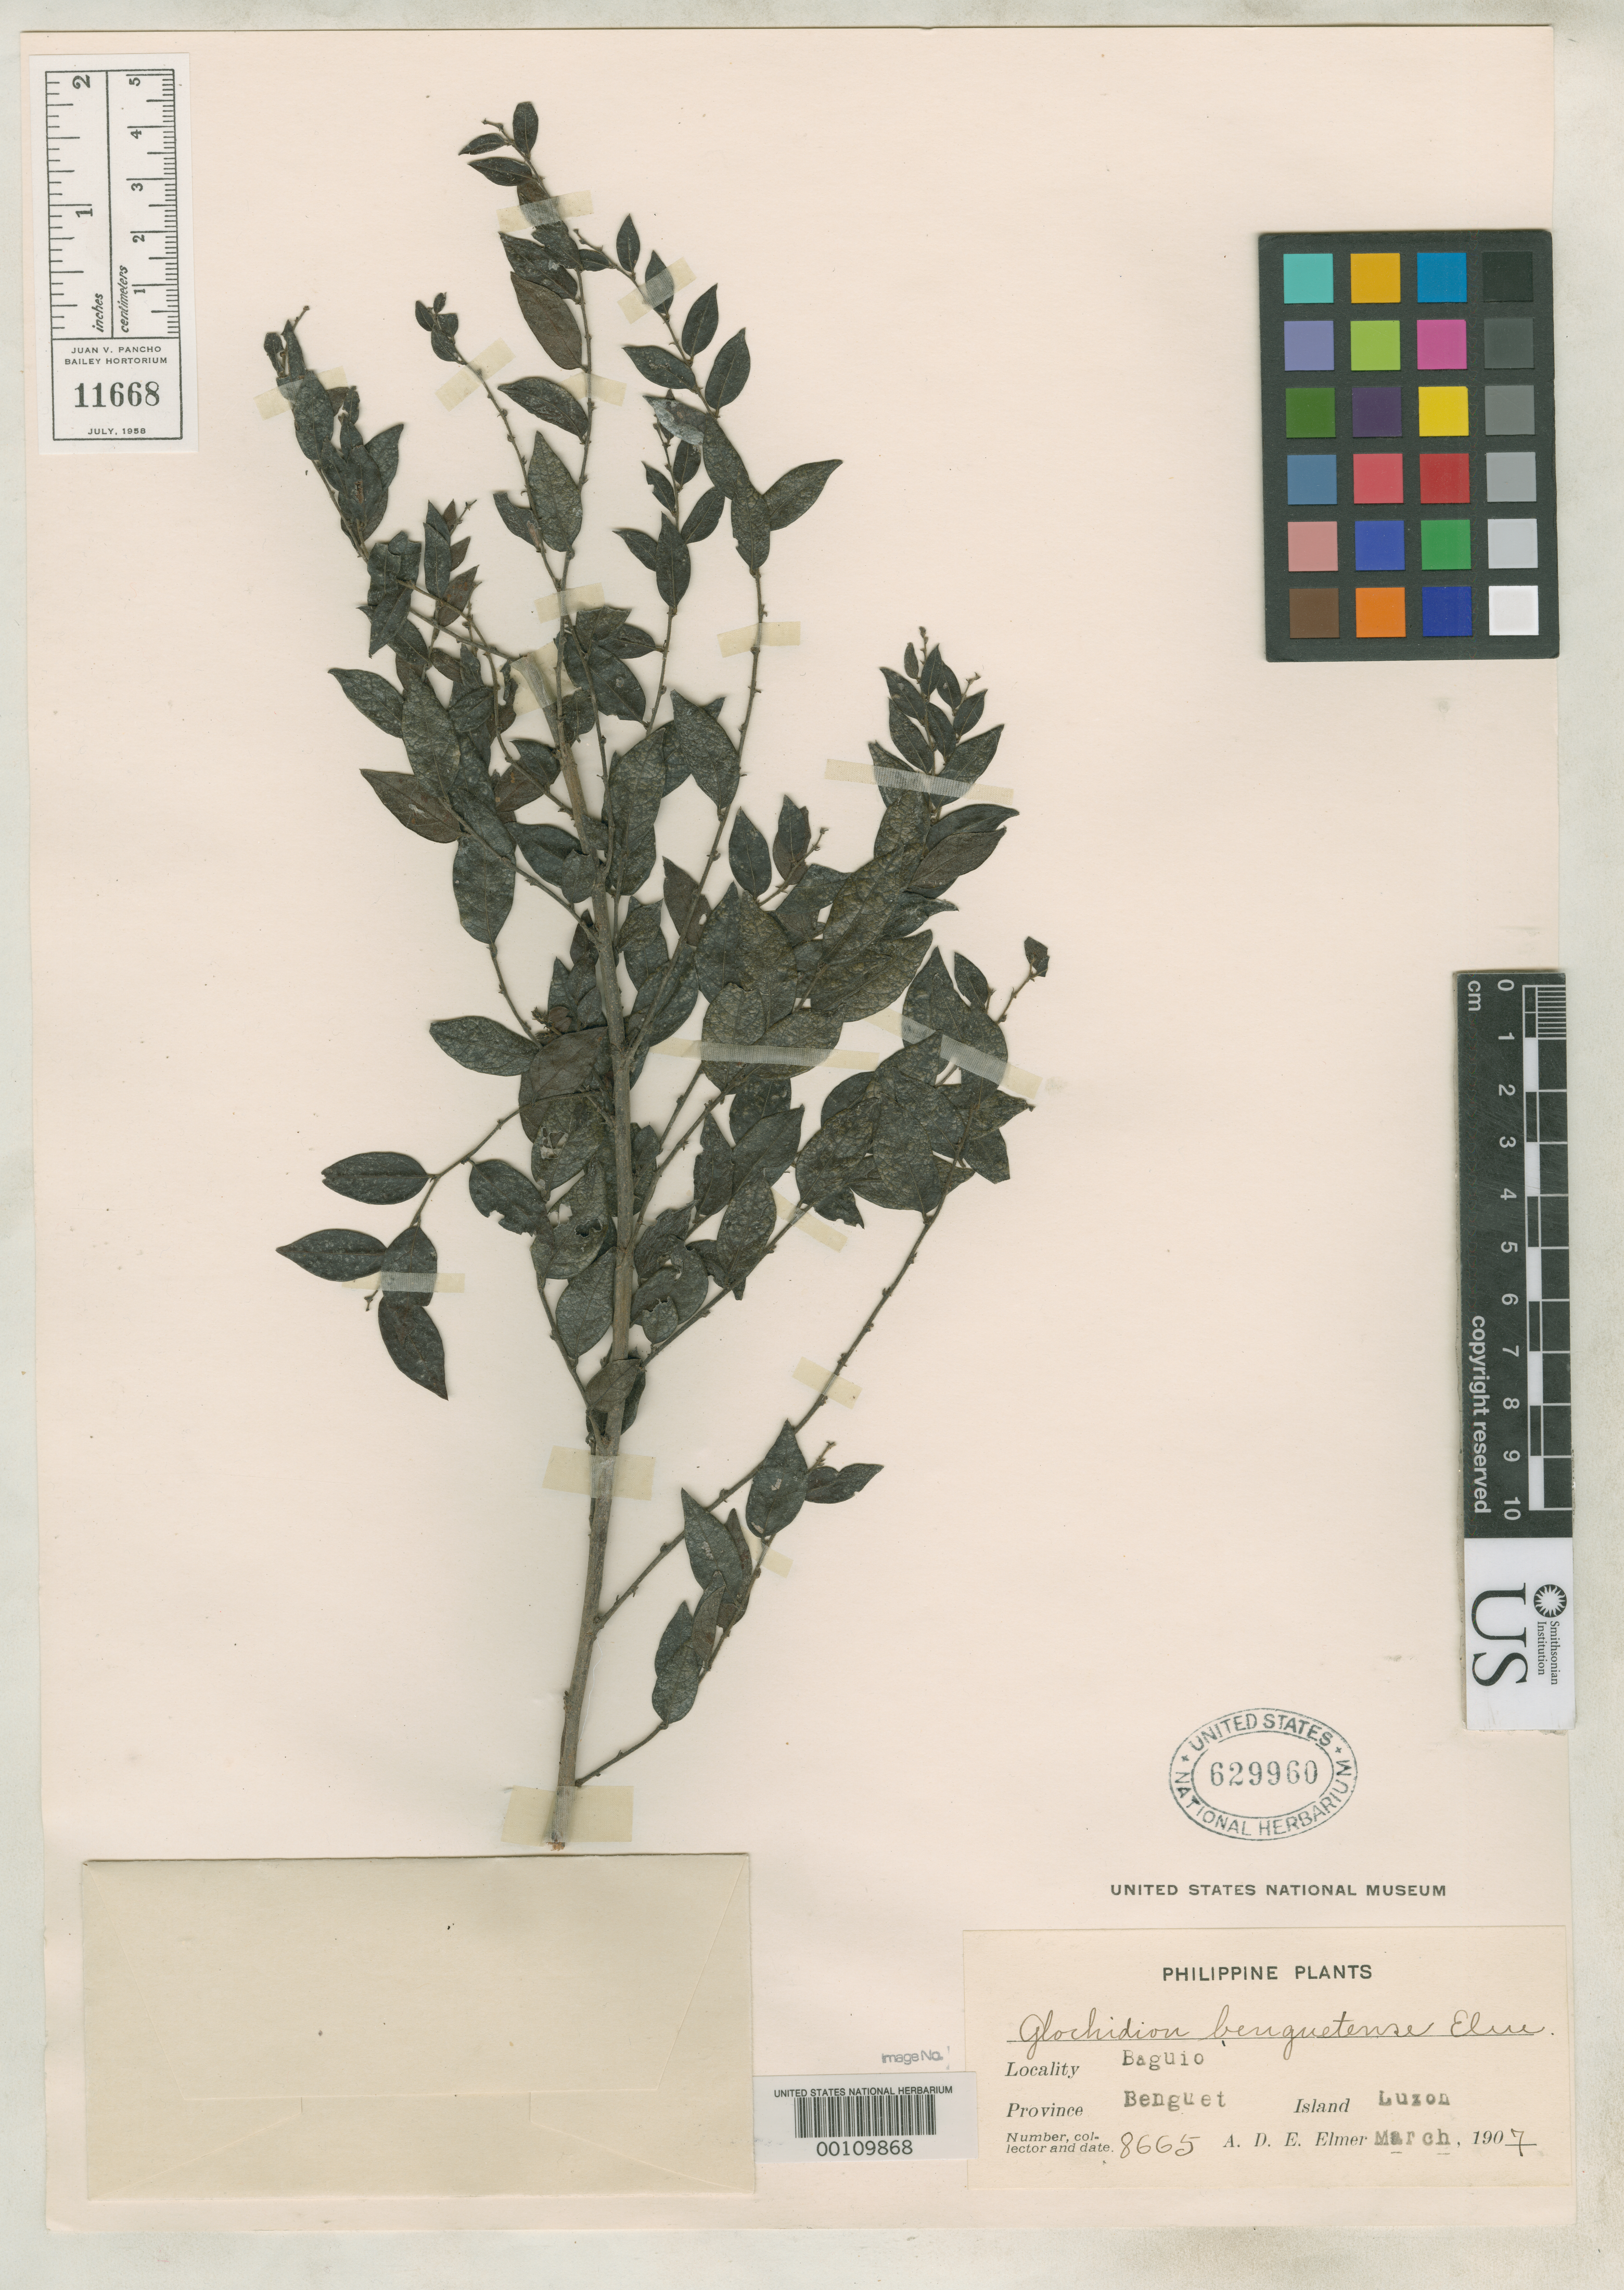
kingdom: Plantae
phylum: Tracheophyta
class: Magnoliopsida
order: Malpighiales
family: Phyllanthaceae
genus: Glochidion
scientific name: Glochidion benguetense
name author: Elmer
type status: Isotype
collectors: A. D. E. Elmer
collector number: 8665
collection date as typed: Mar 1907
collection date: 1907-03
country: Philippines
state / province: Cordillera (Administrative Region)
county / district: Benguet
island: Luzon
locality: Baguio.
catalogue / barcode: US 629960